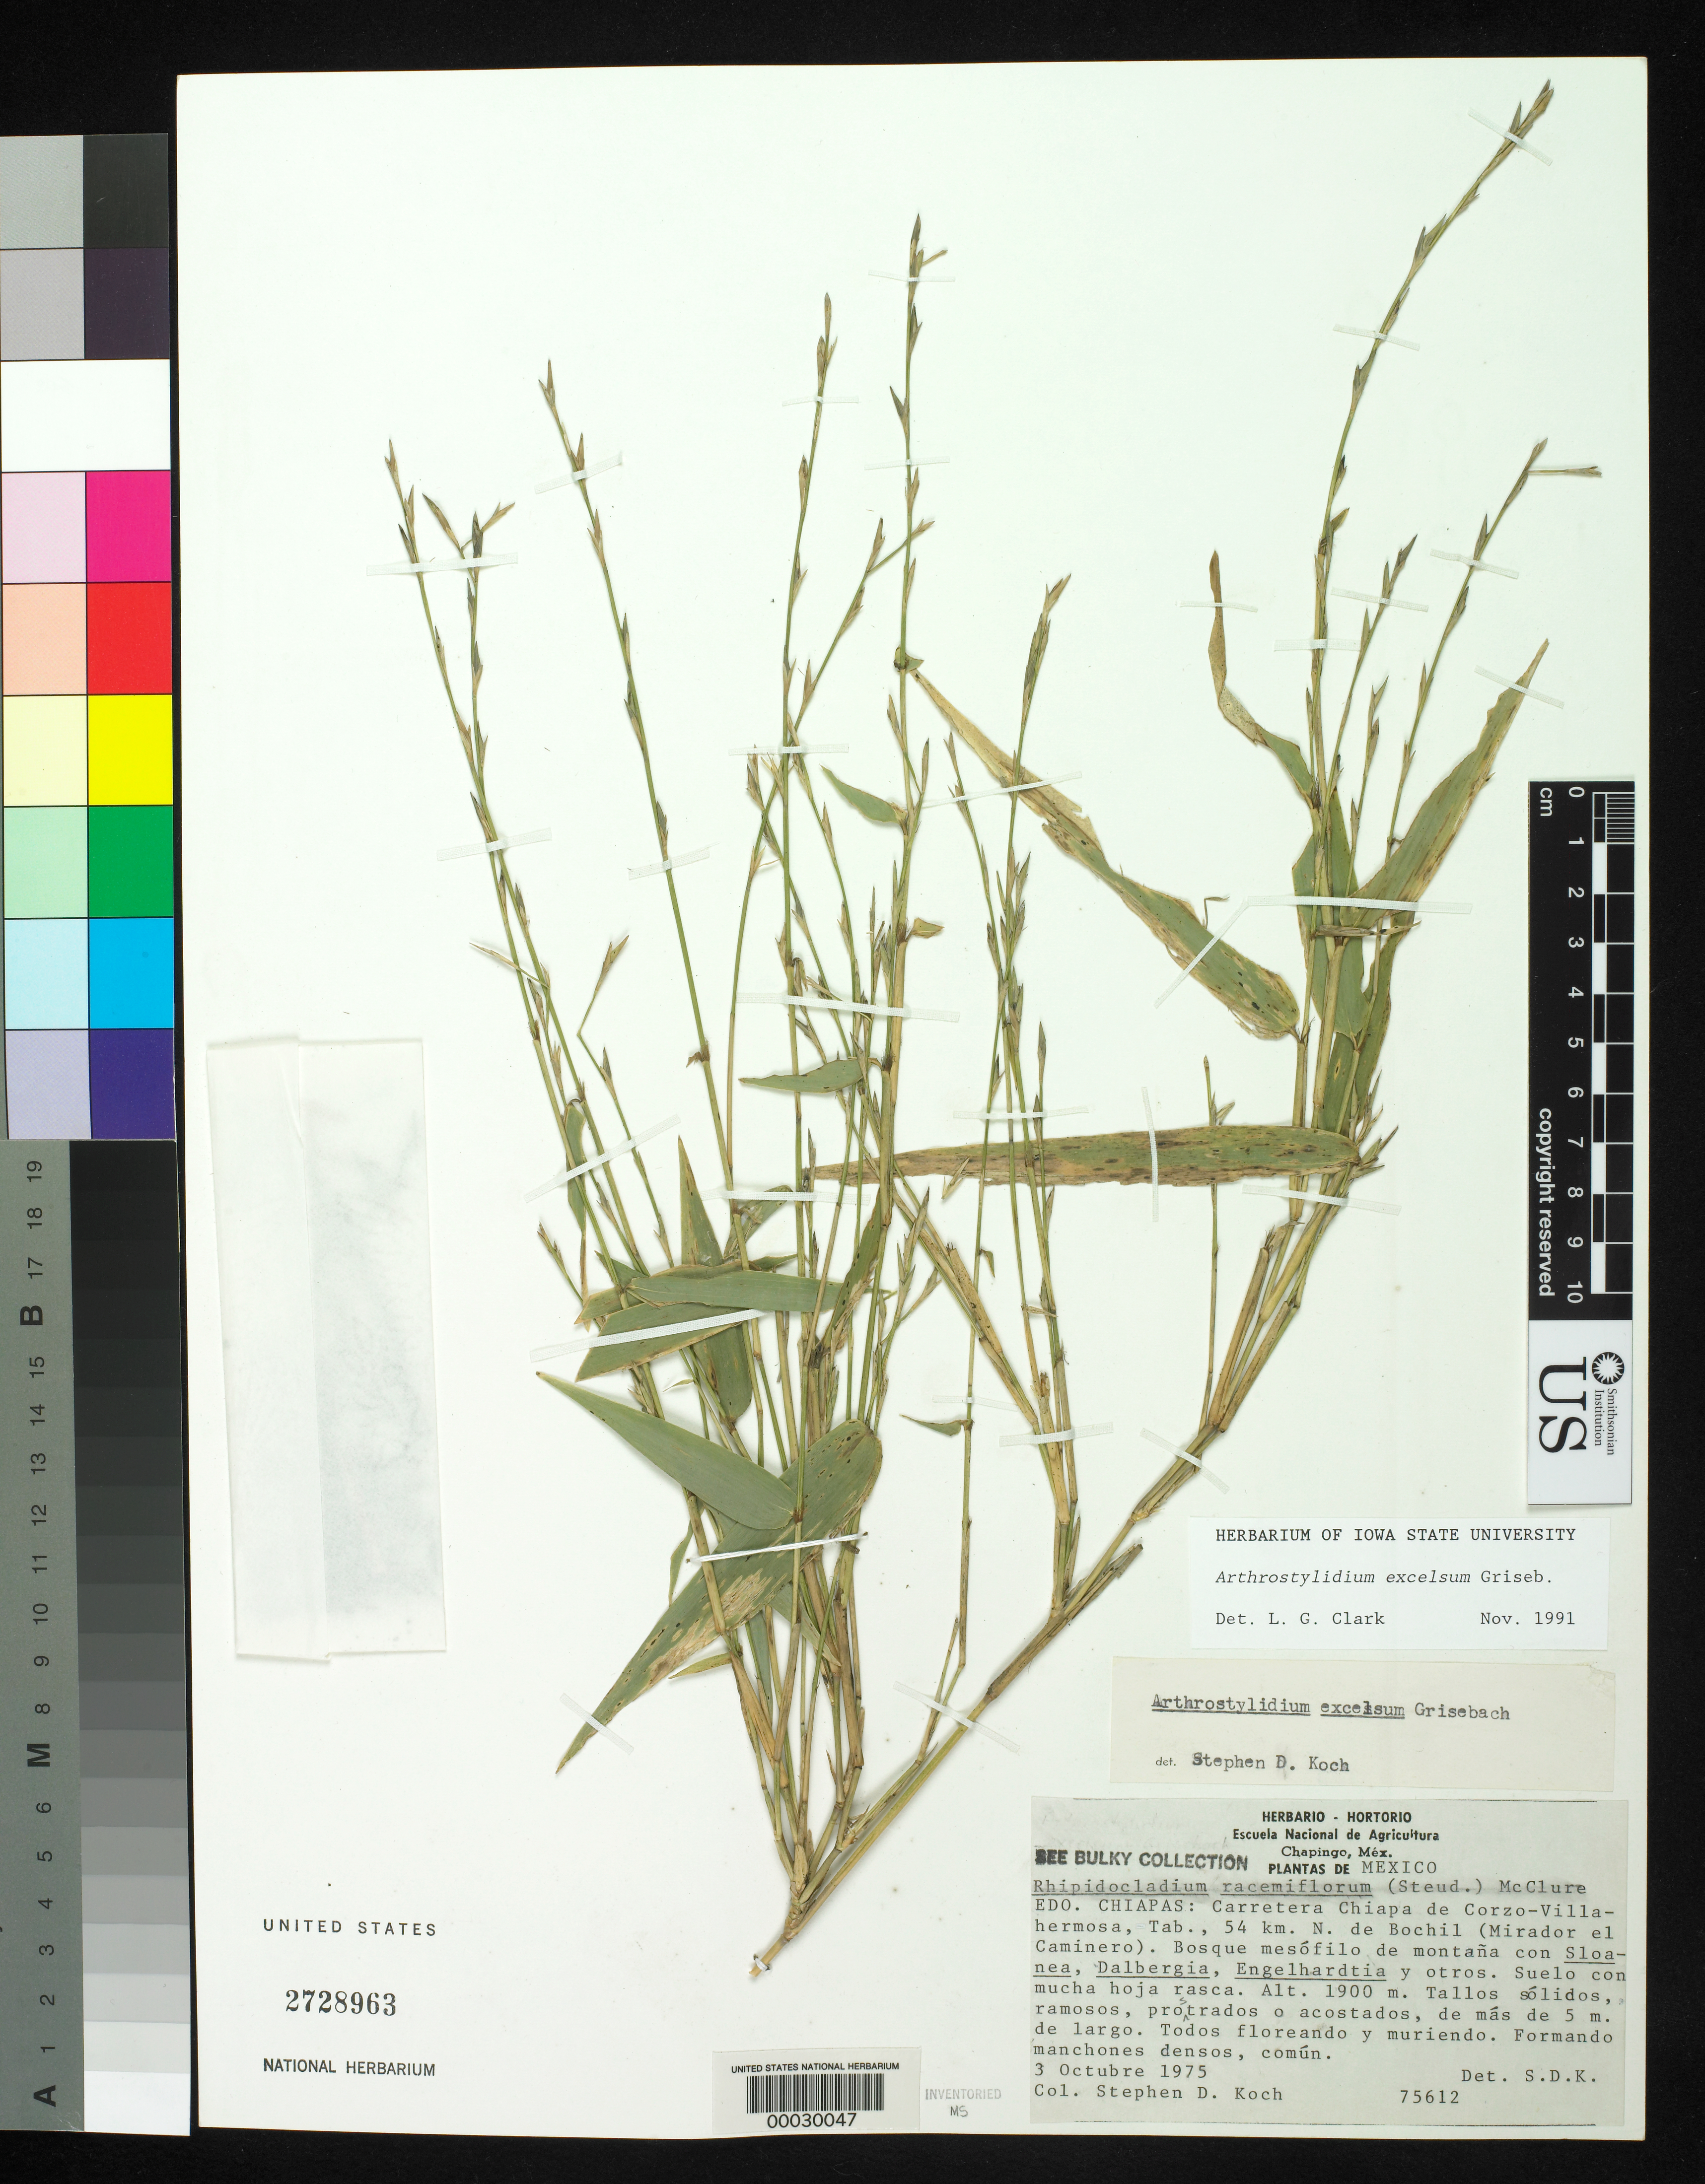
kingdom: Plantae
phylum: Tracheophyta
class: Liliopsida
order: Poales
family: Poaceae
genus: Arthrostylidium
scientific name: Arthrostylidium excelsum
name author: Griseb.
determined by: Clark, Lynn G., (ISC), Iowa State University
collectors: S. D. Koch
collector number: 75612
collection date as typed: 03 Oct 1975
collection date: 1975-10-03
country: Mexico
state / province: Chiapas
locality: Carretera Chiapa de Corzo - Villa Hermosa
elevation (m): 1900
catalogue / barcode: US 2728963